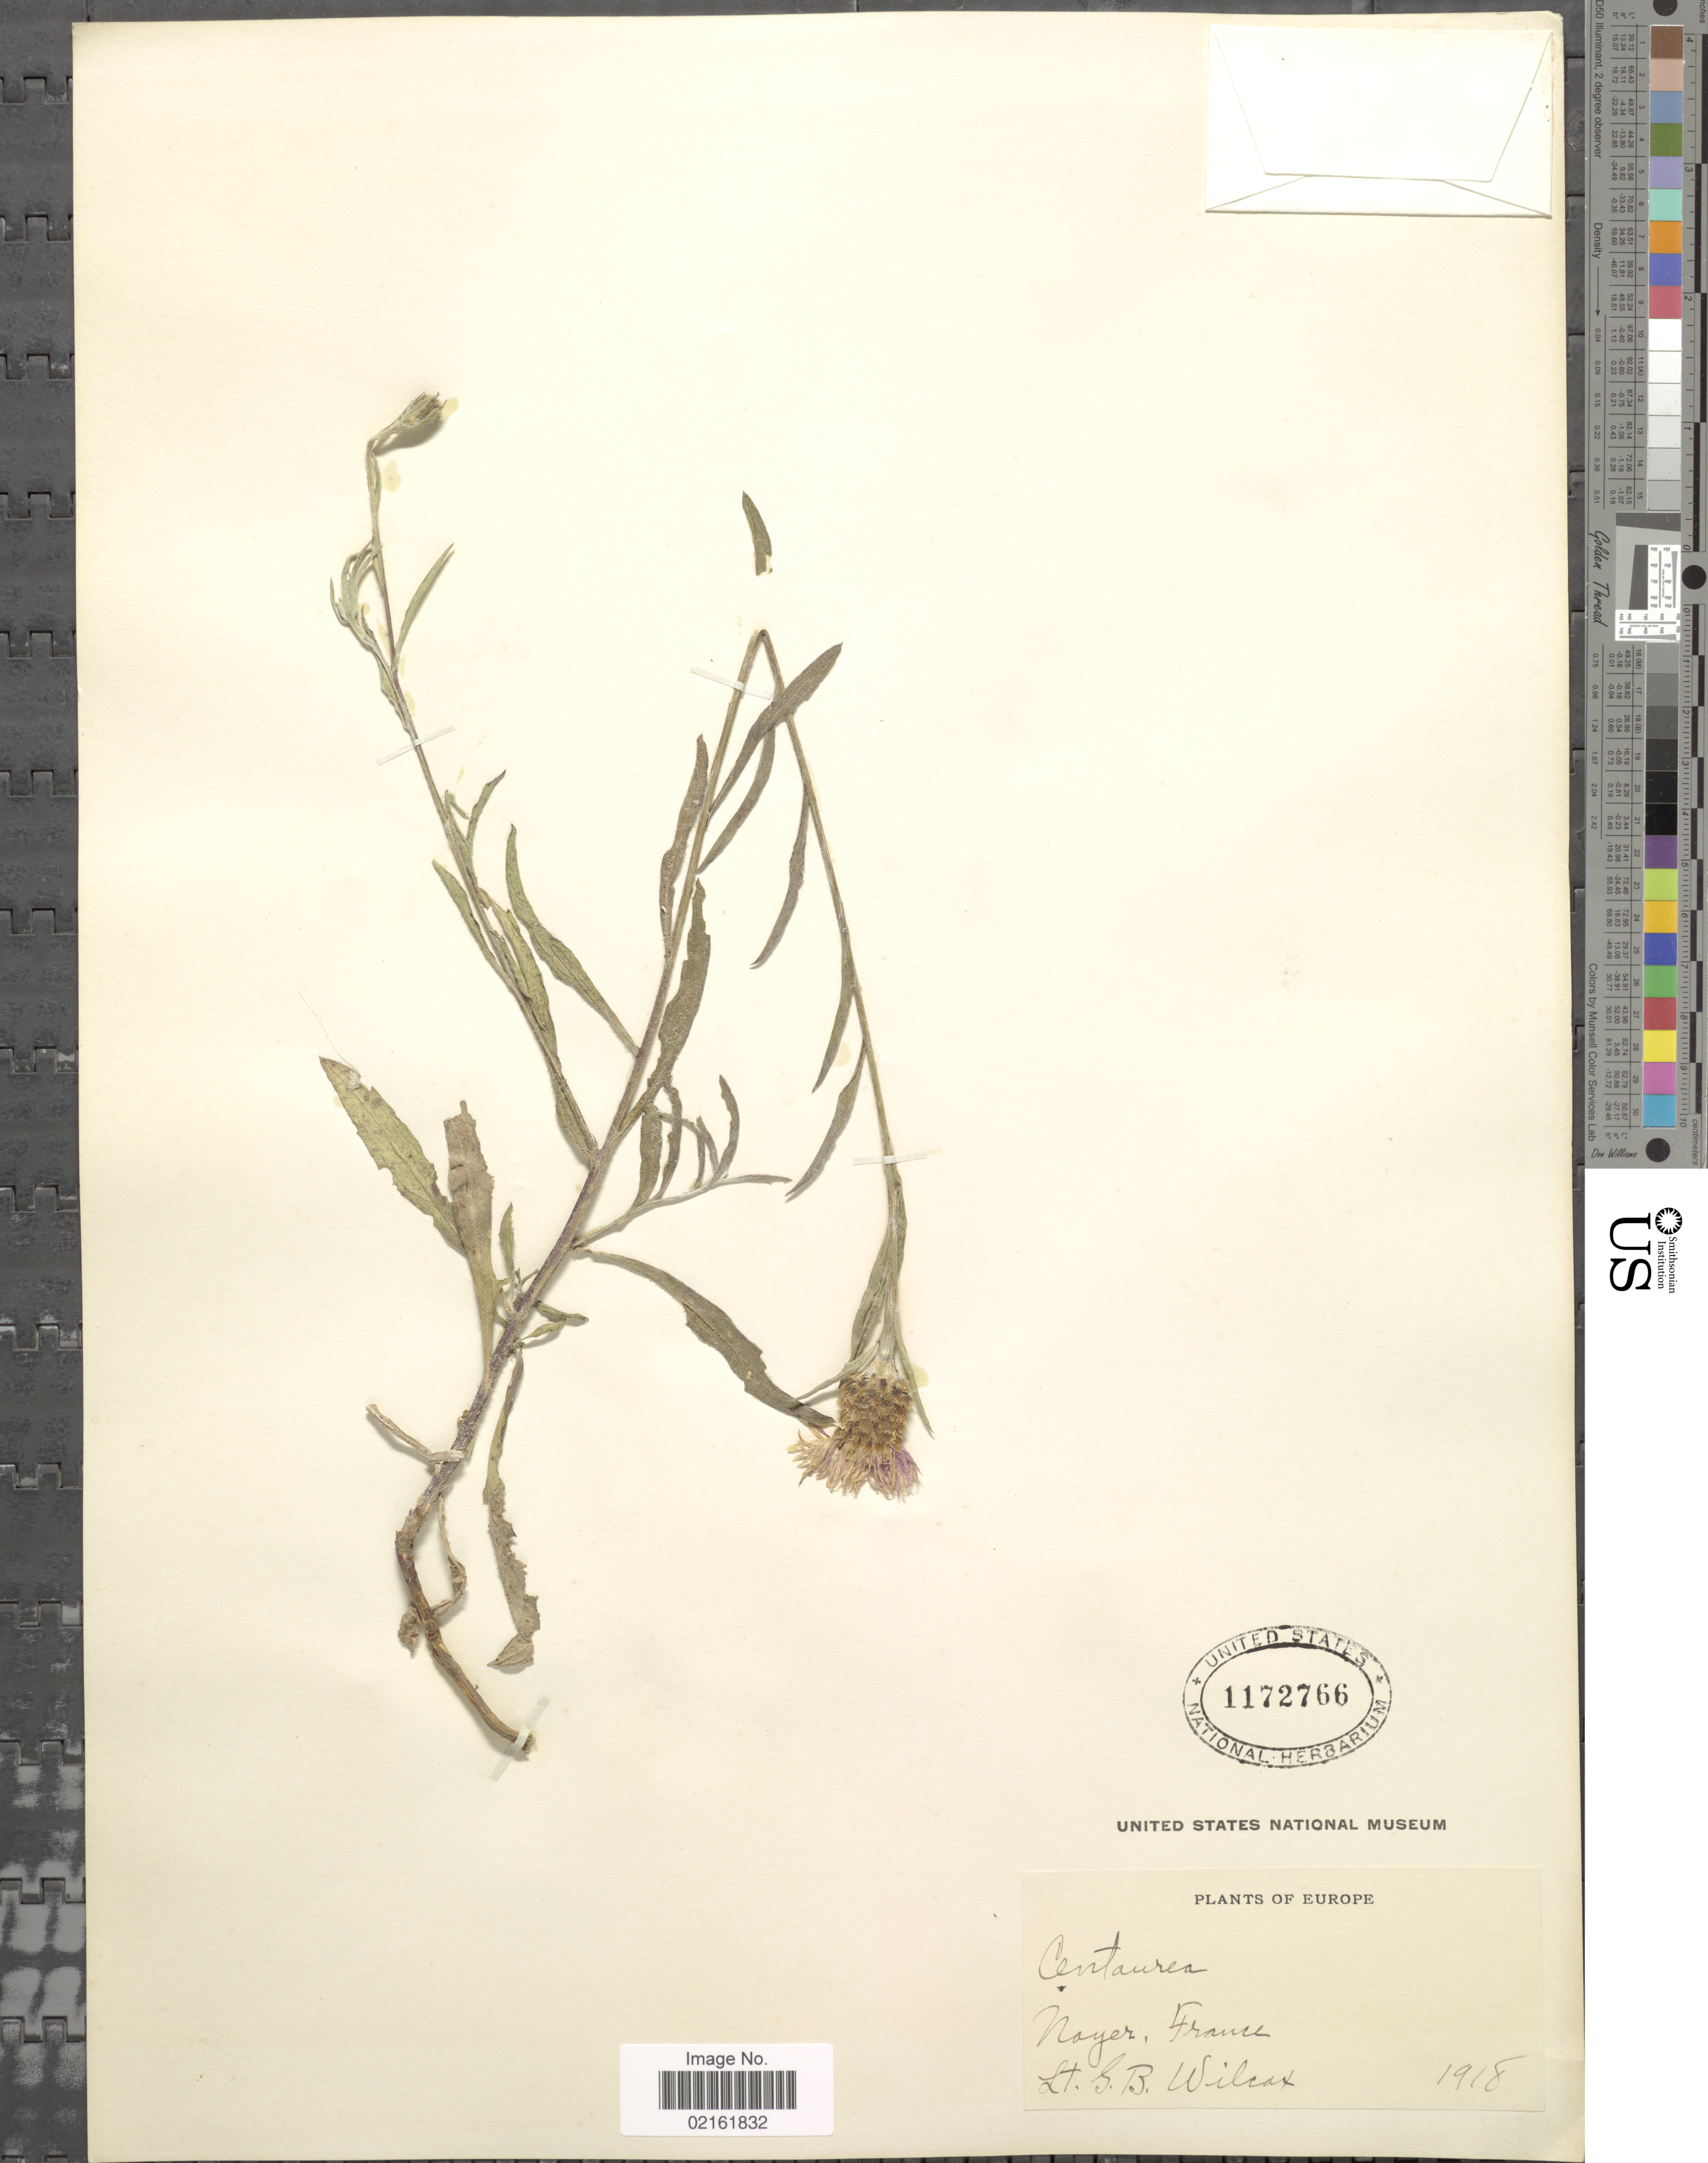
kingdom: Plantae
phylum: Tracheophyta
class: Magnoliopsida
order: Asterales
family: Asteraceae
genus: Centaurea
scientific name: Centaurea sp.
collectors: G. Wilcox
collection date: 1918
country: France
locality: Noyer [interpreted]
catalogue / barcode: US 1172766